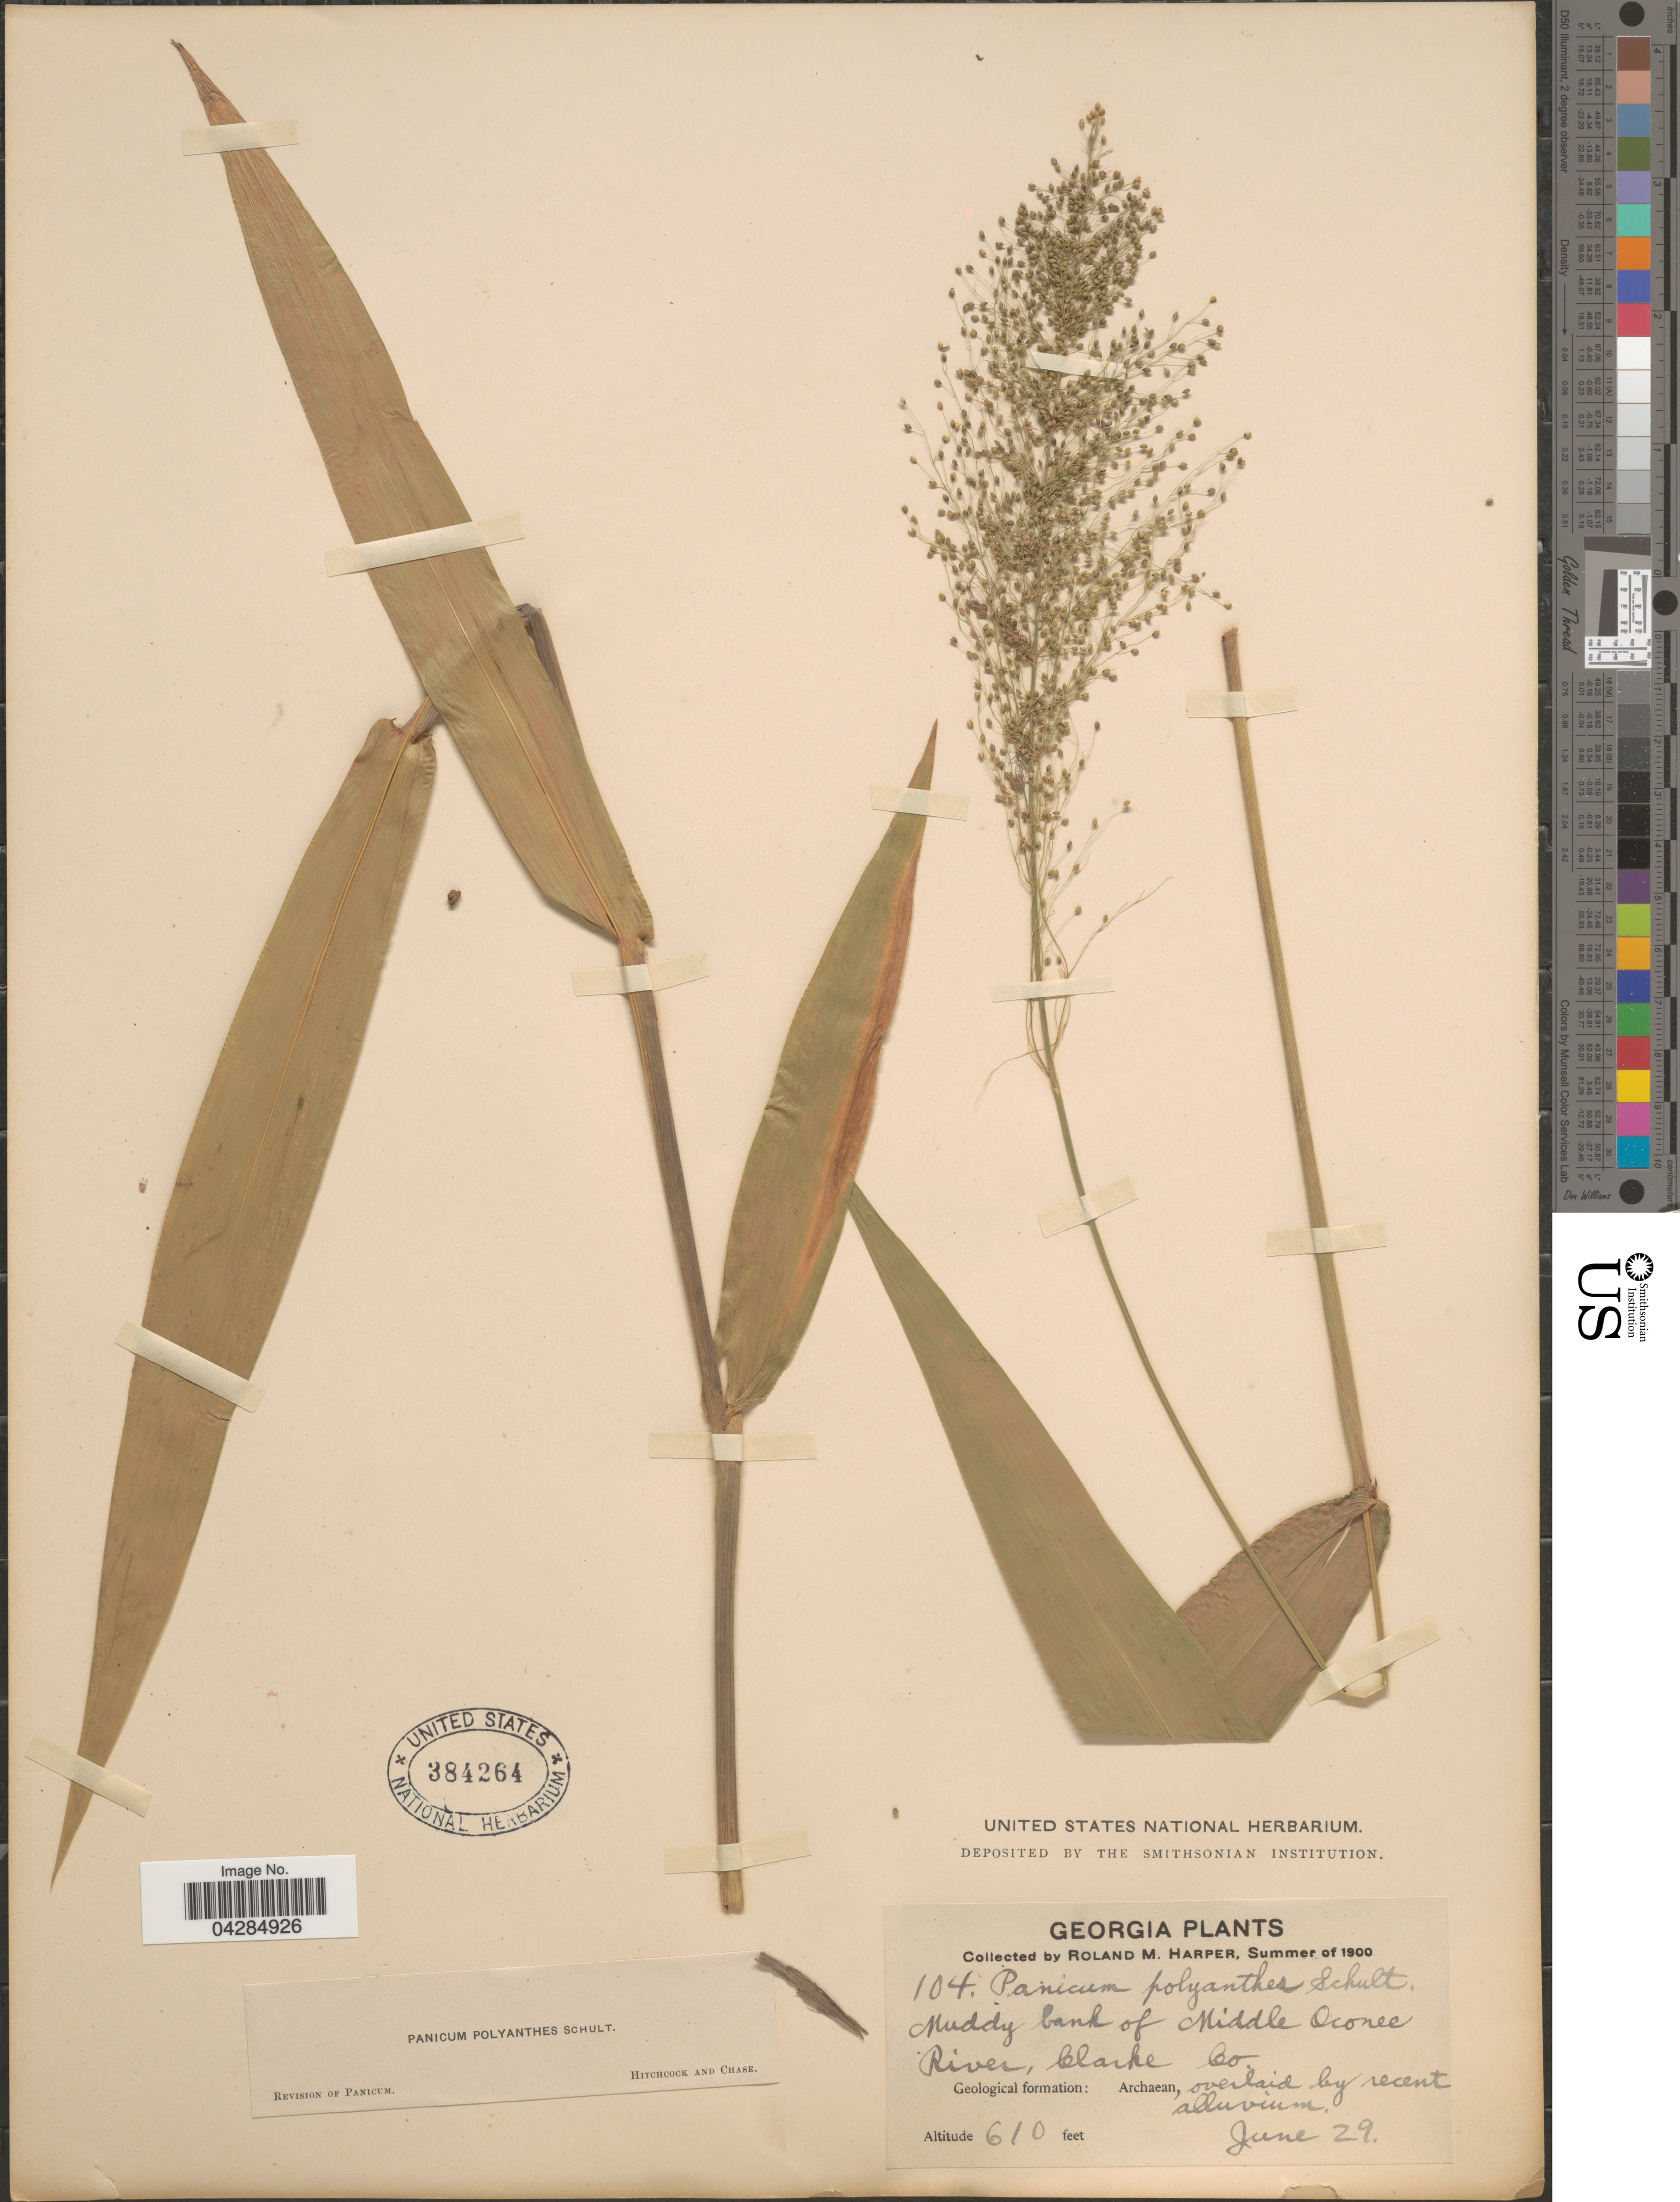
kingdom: Plantae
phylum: Tracheophyta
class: Liliopsida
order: Poales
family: Poaceae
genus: Dichanthelium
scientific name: Dichanthelium polyanthes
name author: (Schult.) Mohlenbr.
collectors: R. M. Harper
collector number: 104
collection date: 1900-06-29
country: United States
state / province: Georgia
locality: Muddy bank of Middle Oconee River, Clarke Co. Geological formation: Archaean, overlaid by recent alluvium.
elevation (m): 186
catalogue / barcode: US 384264